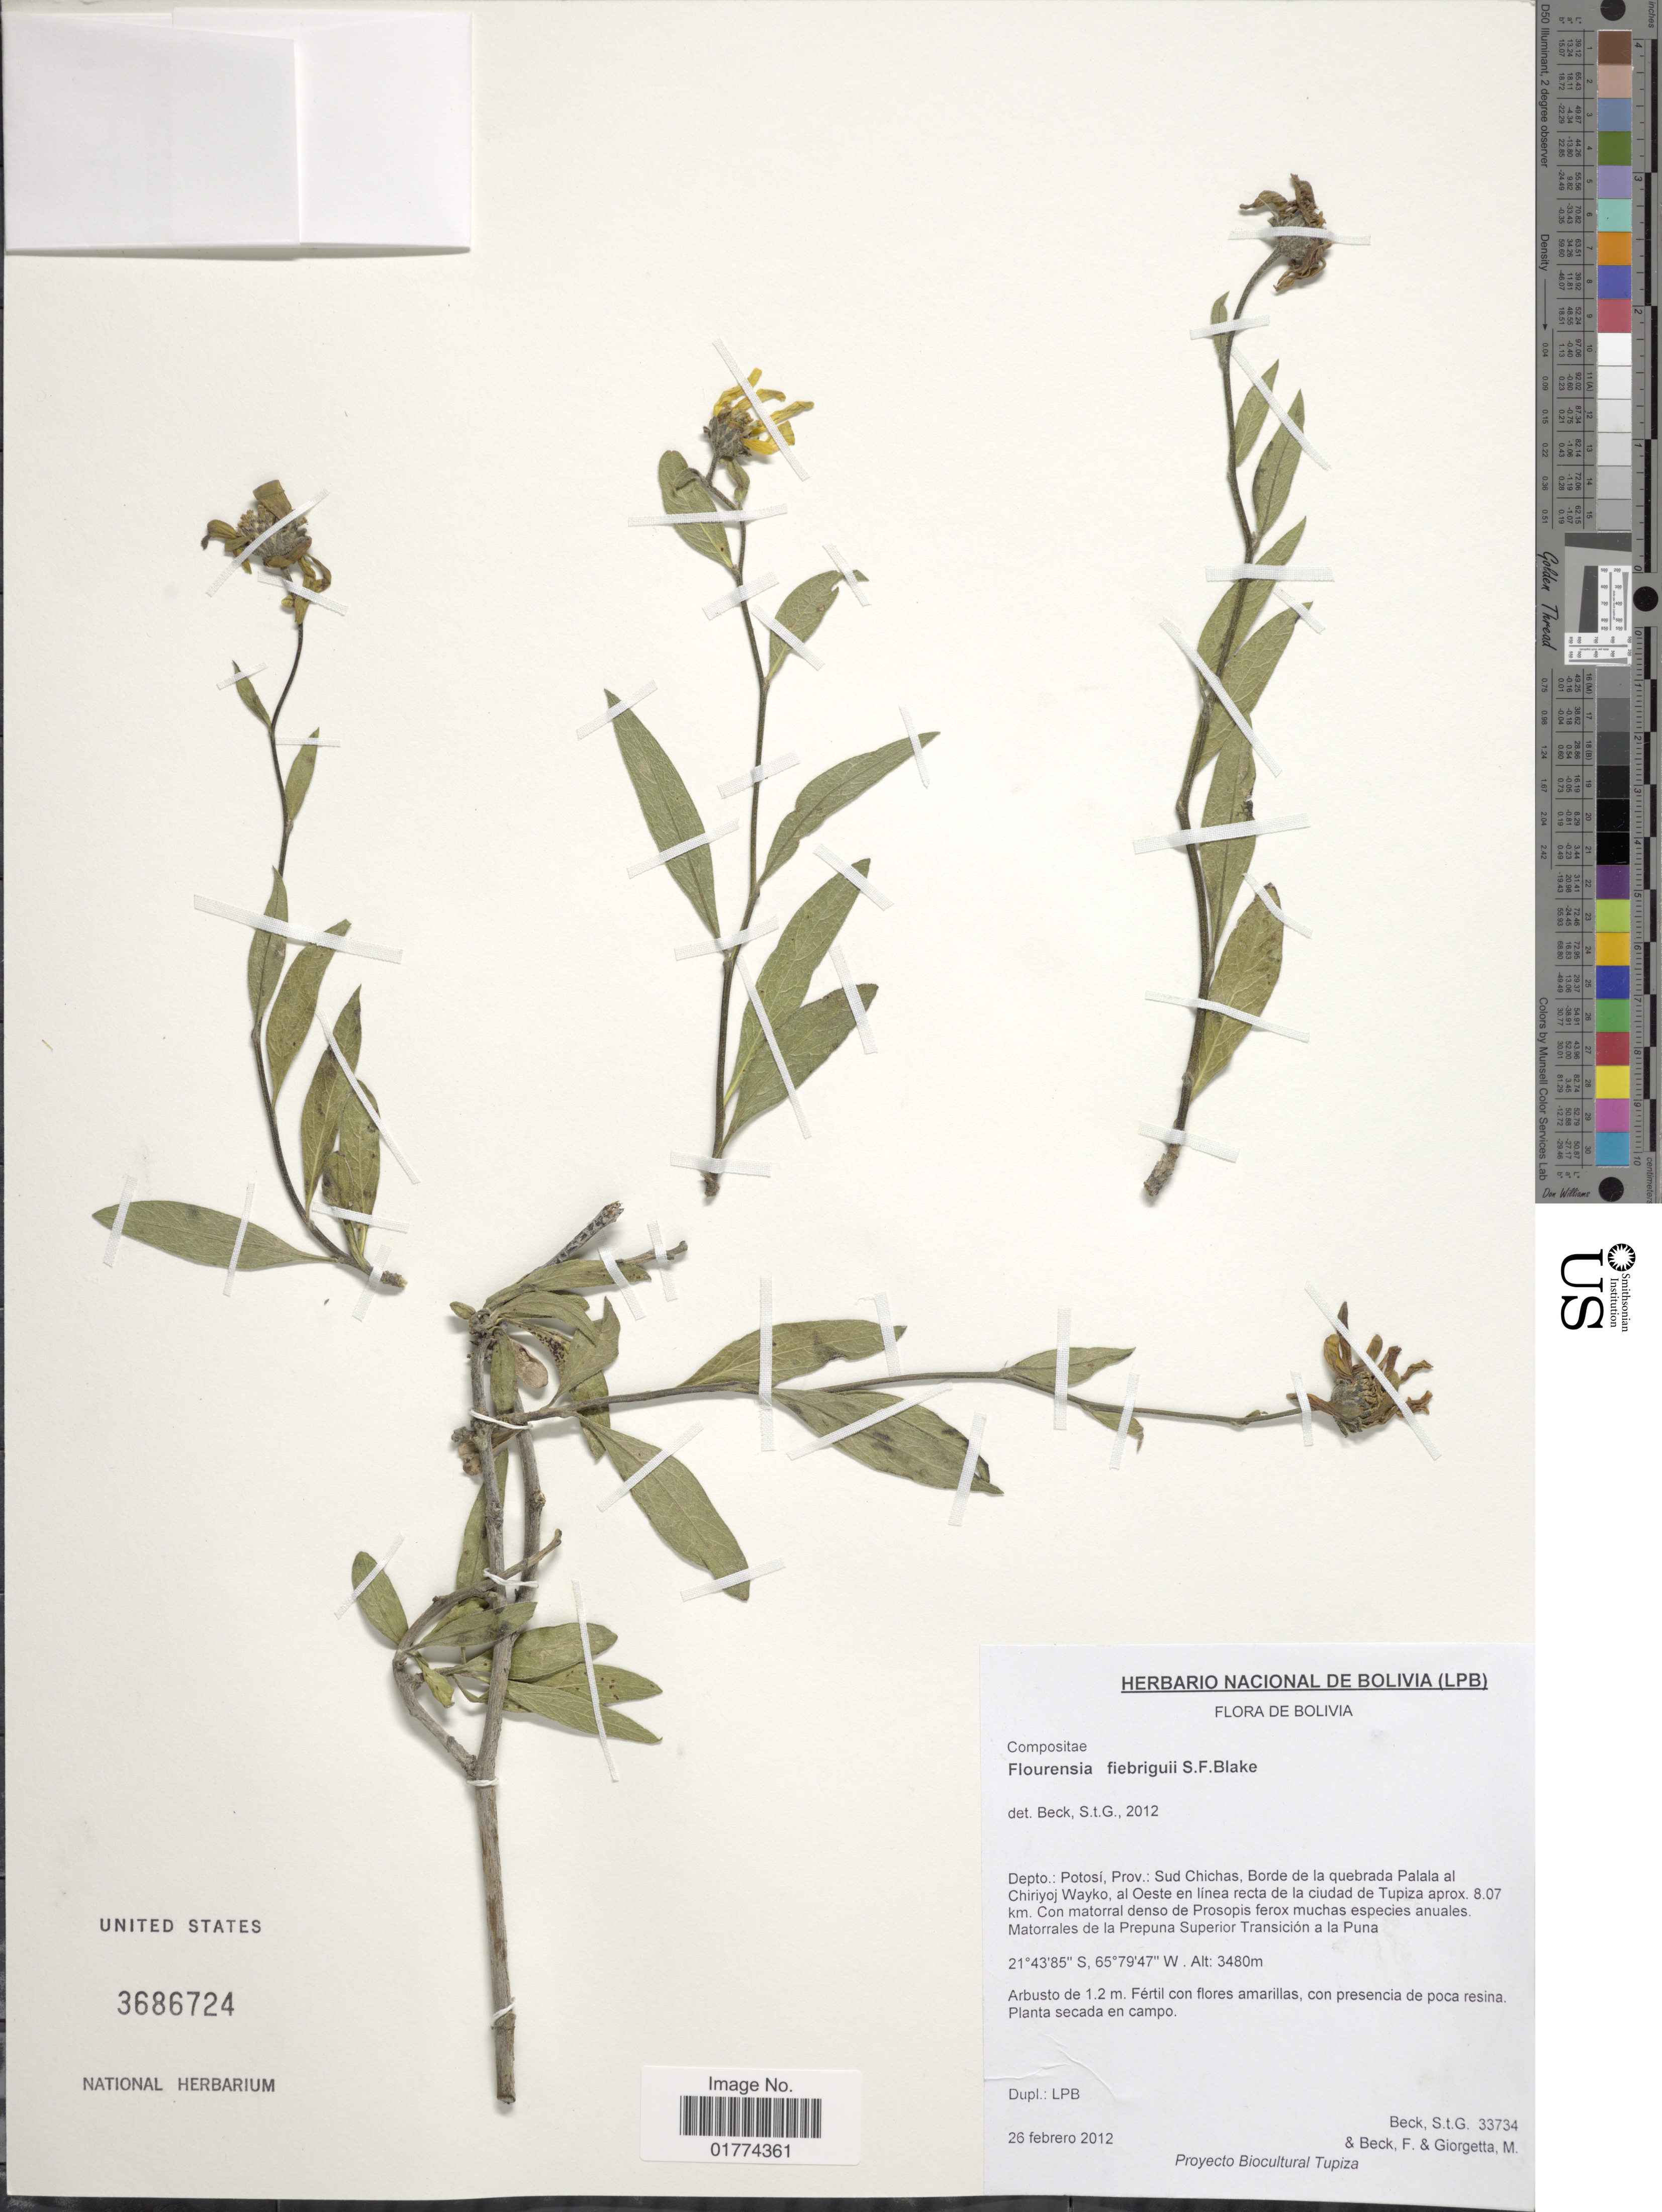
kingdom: Plantae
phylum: Tracheophyta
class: Magnoliopsida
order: Asterales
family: Asteraceae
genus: Flourensia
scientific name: Flourensia fiebrigii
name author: S.F. Blake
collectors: S. G. Beck, F. Beck & M. Giorgetta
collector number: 33734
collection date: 2012-02-26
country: Bolivia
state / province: Potosi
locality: Prov.: Sud Chicas, Borde de la quebrada Palala al Chiriyoj Wayko, al Oeste en linea recta de la cuidad de Tupiza aporx. 8.07 km.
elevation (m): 3480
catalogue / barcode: US 3686724